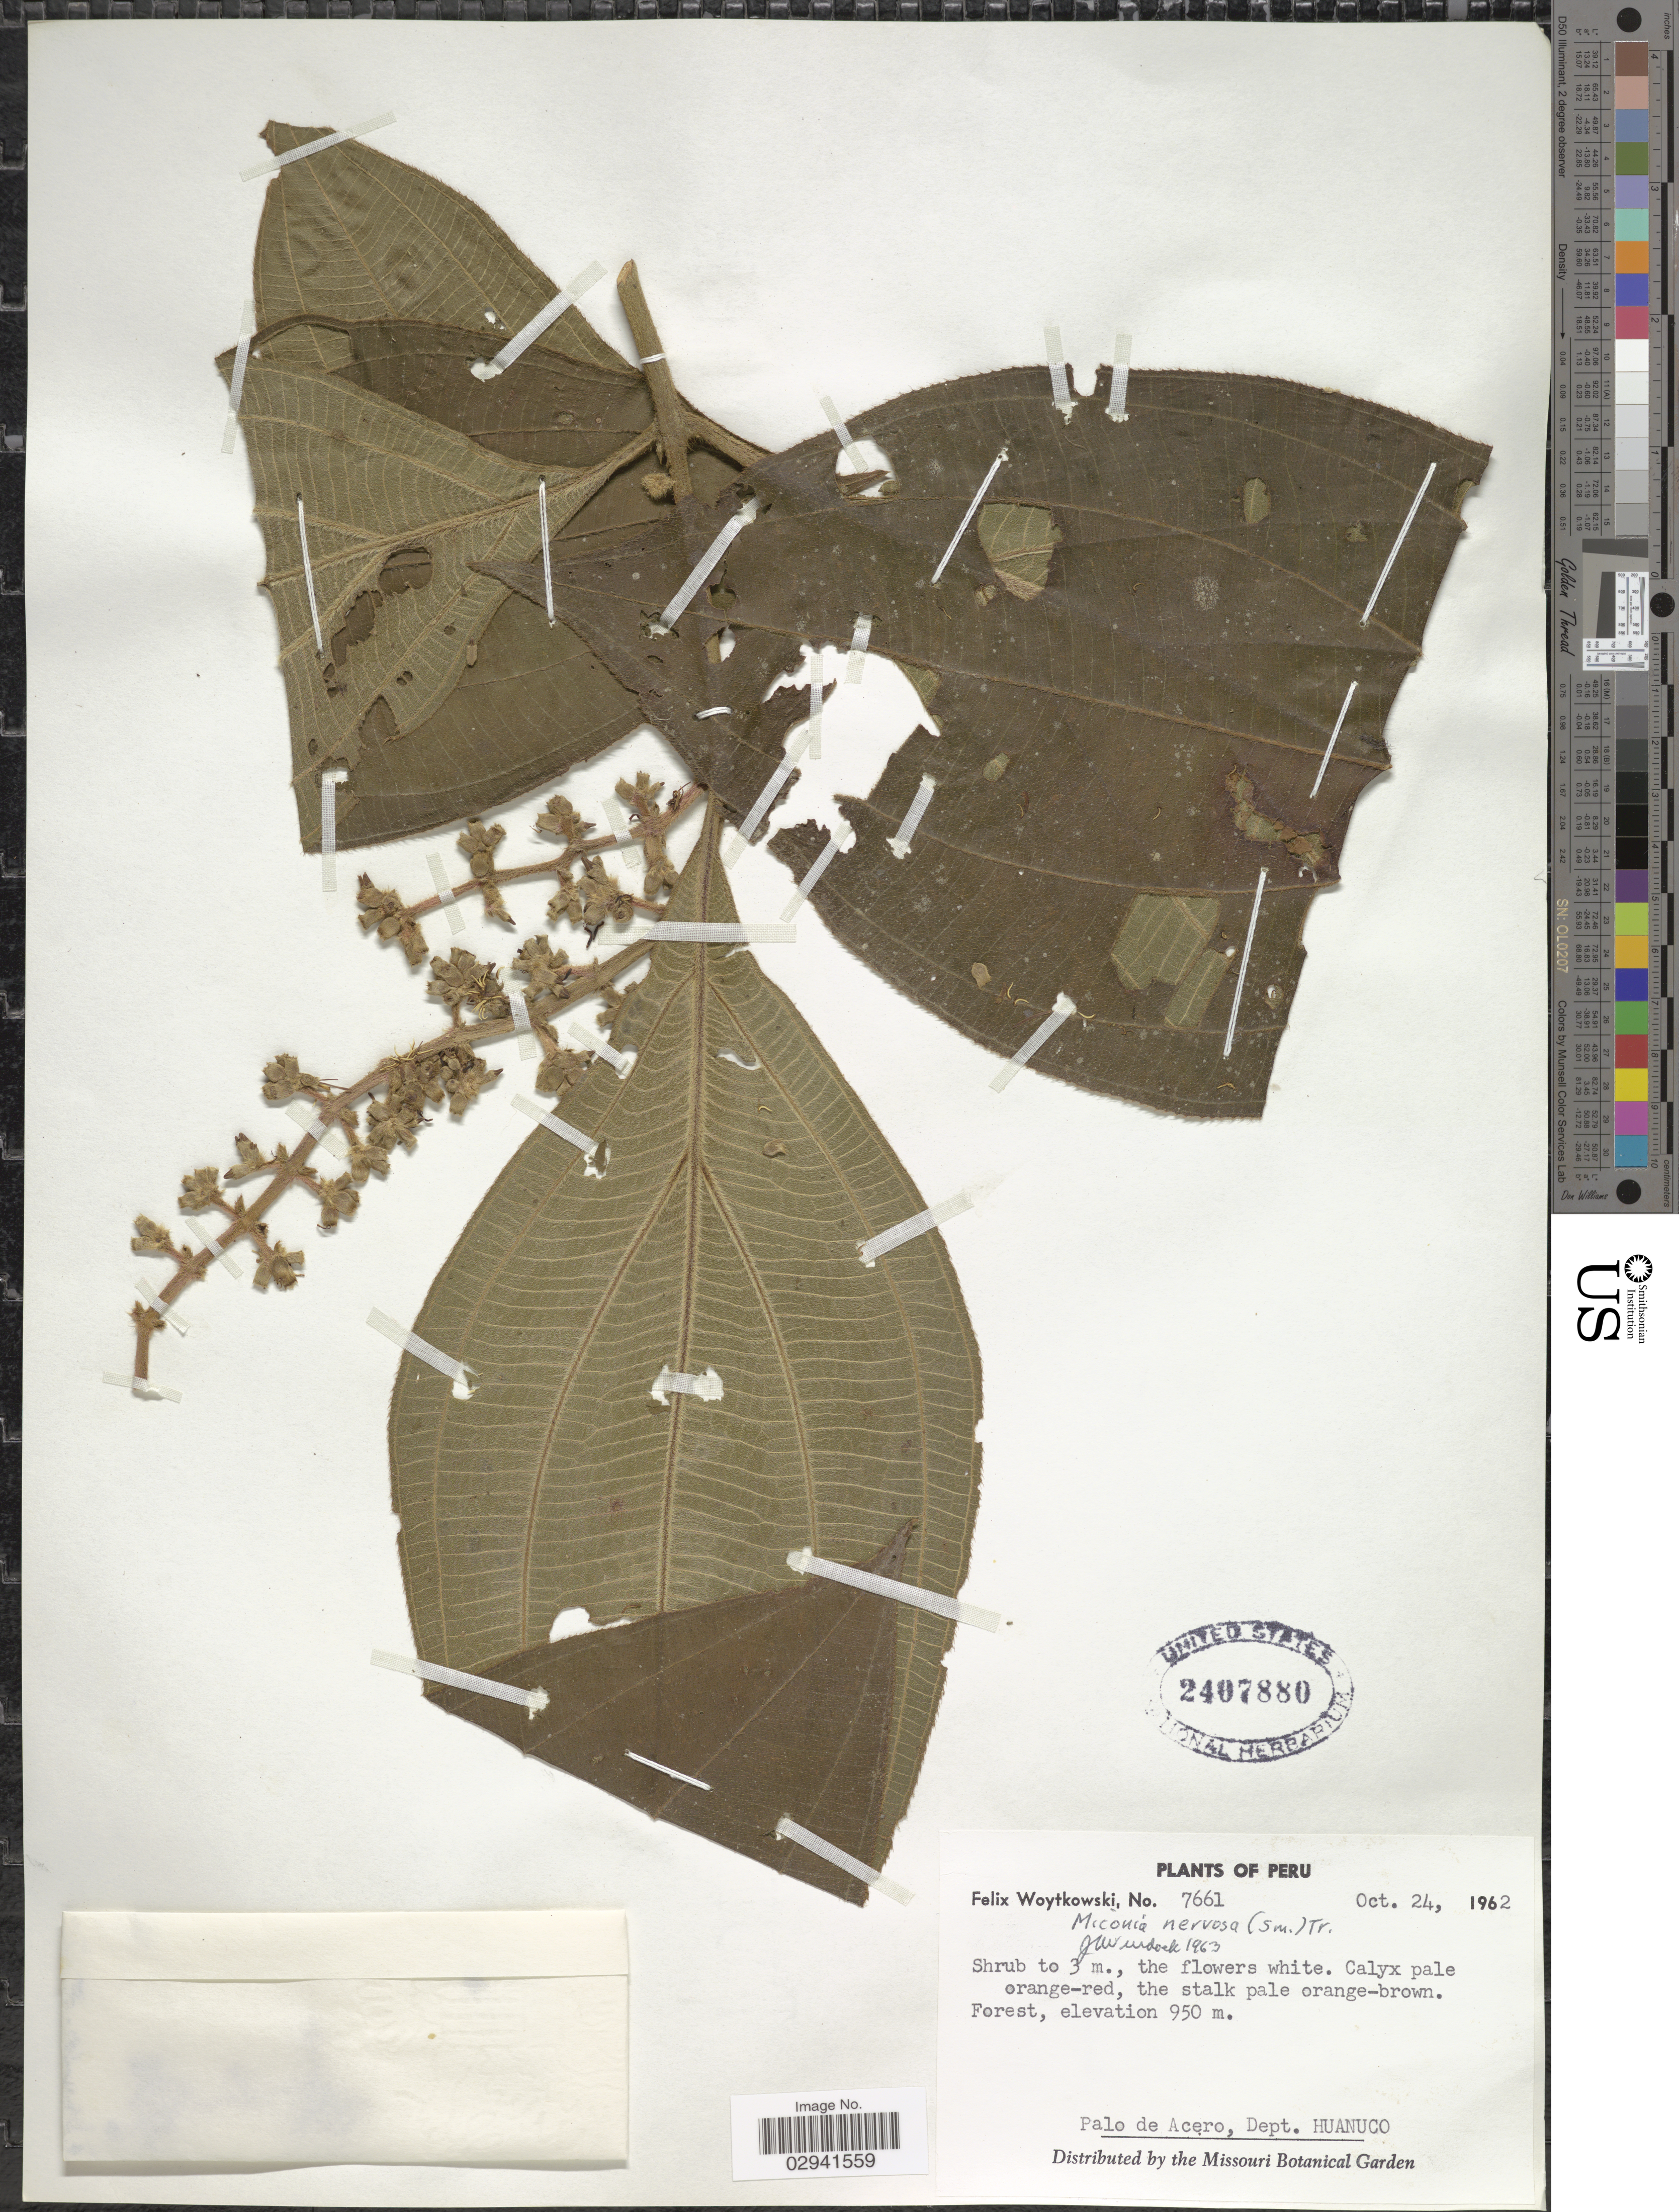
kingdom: Plantae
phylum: Tracheophyta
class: Magnoliopsida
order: Myrtales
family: Melastomataceae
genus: Miconia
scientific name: Miconia nervosa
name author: (Sm.) Triana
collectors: F. Woytkowski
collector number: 7661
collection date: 1962-10-24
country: Peru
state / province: Huánuco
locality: Palo de Acero, Dept. Huanuco.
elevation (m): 950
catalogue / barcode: US 2407880